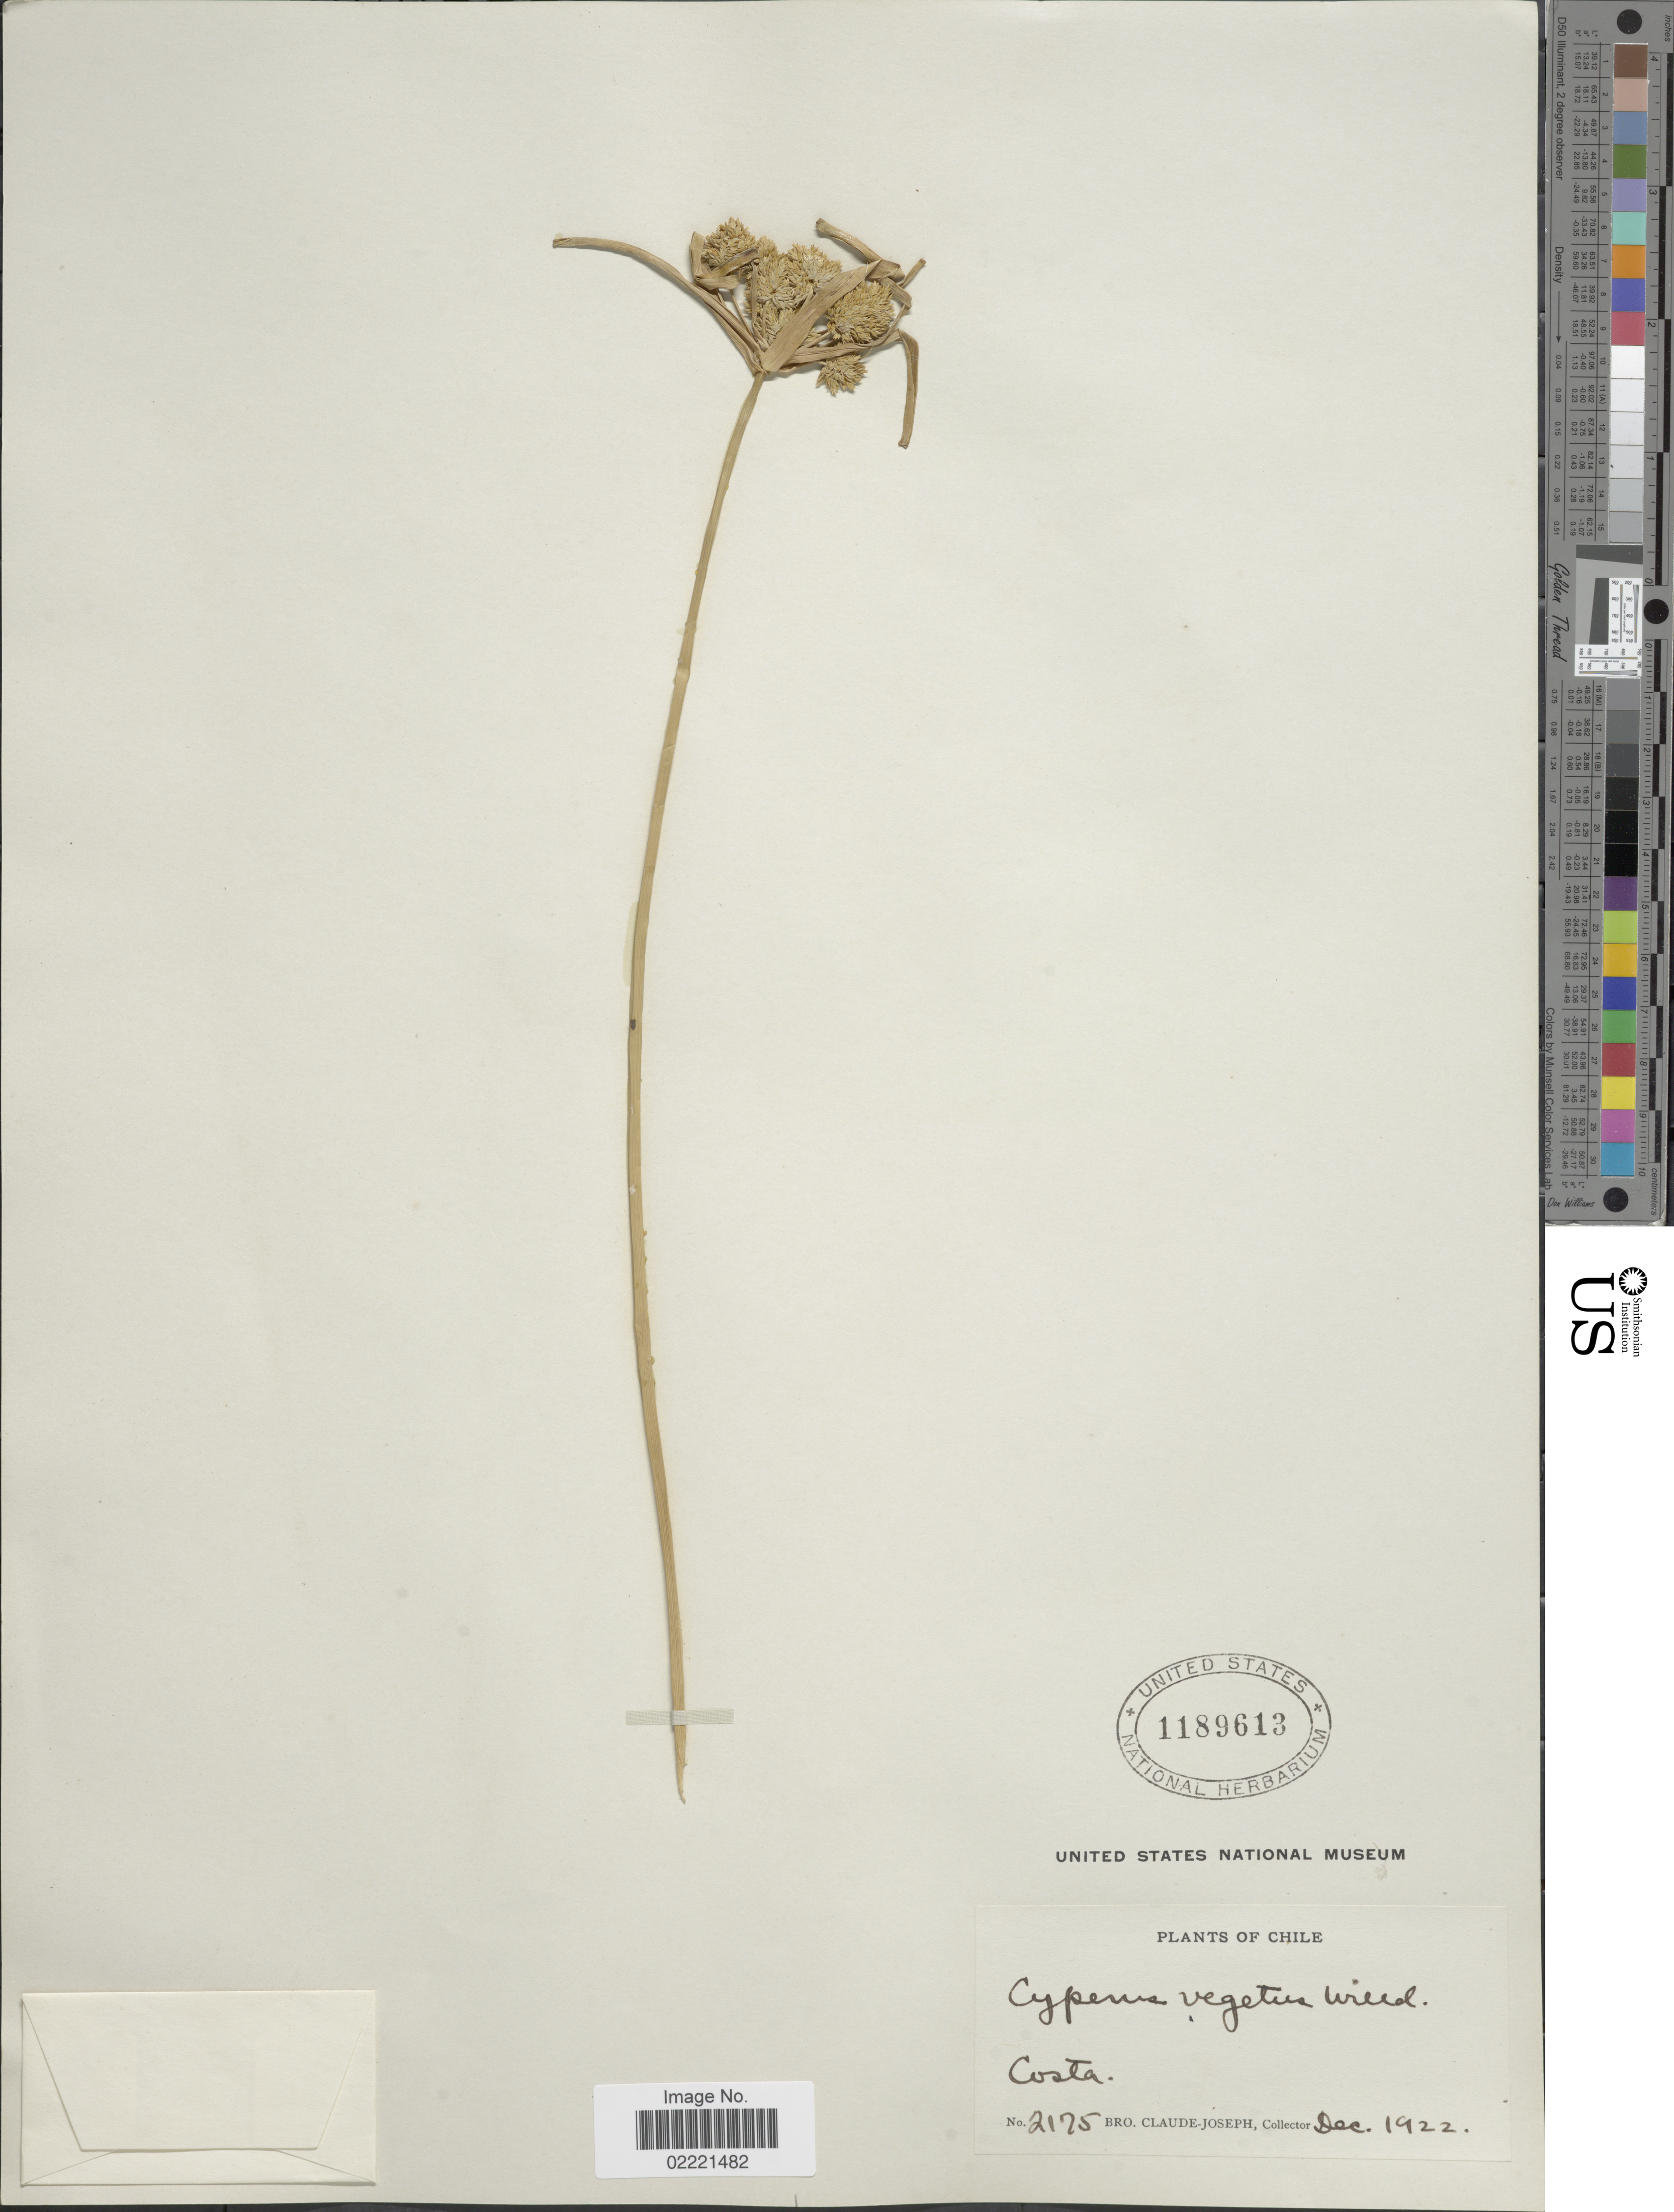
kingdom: Plantae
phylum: Tracheophyta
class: Liliopsida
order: Poales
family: Cyperaceae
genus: Cyperus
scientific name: Cyperus eragrostis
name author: Lam.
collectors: Bro. Claude-Joseph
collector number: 2125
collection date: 1922-12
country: Chile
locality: Costa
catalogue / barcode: US 1189613